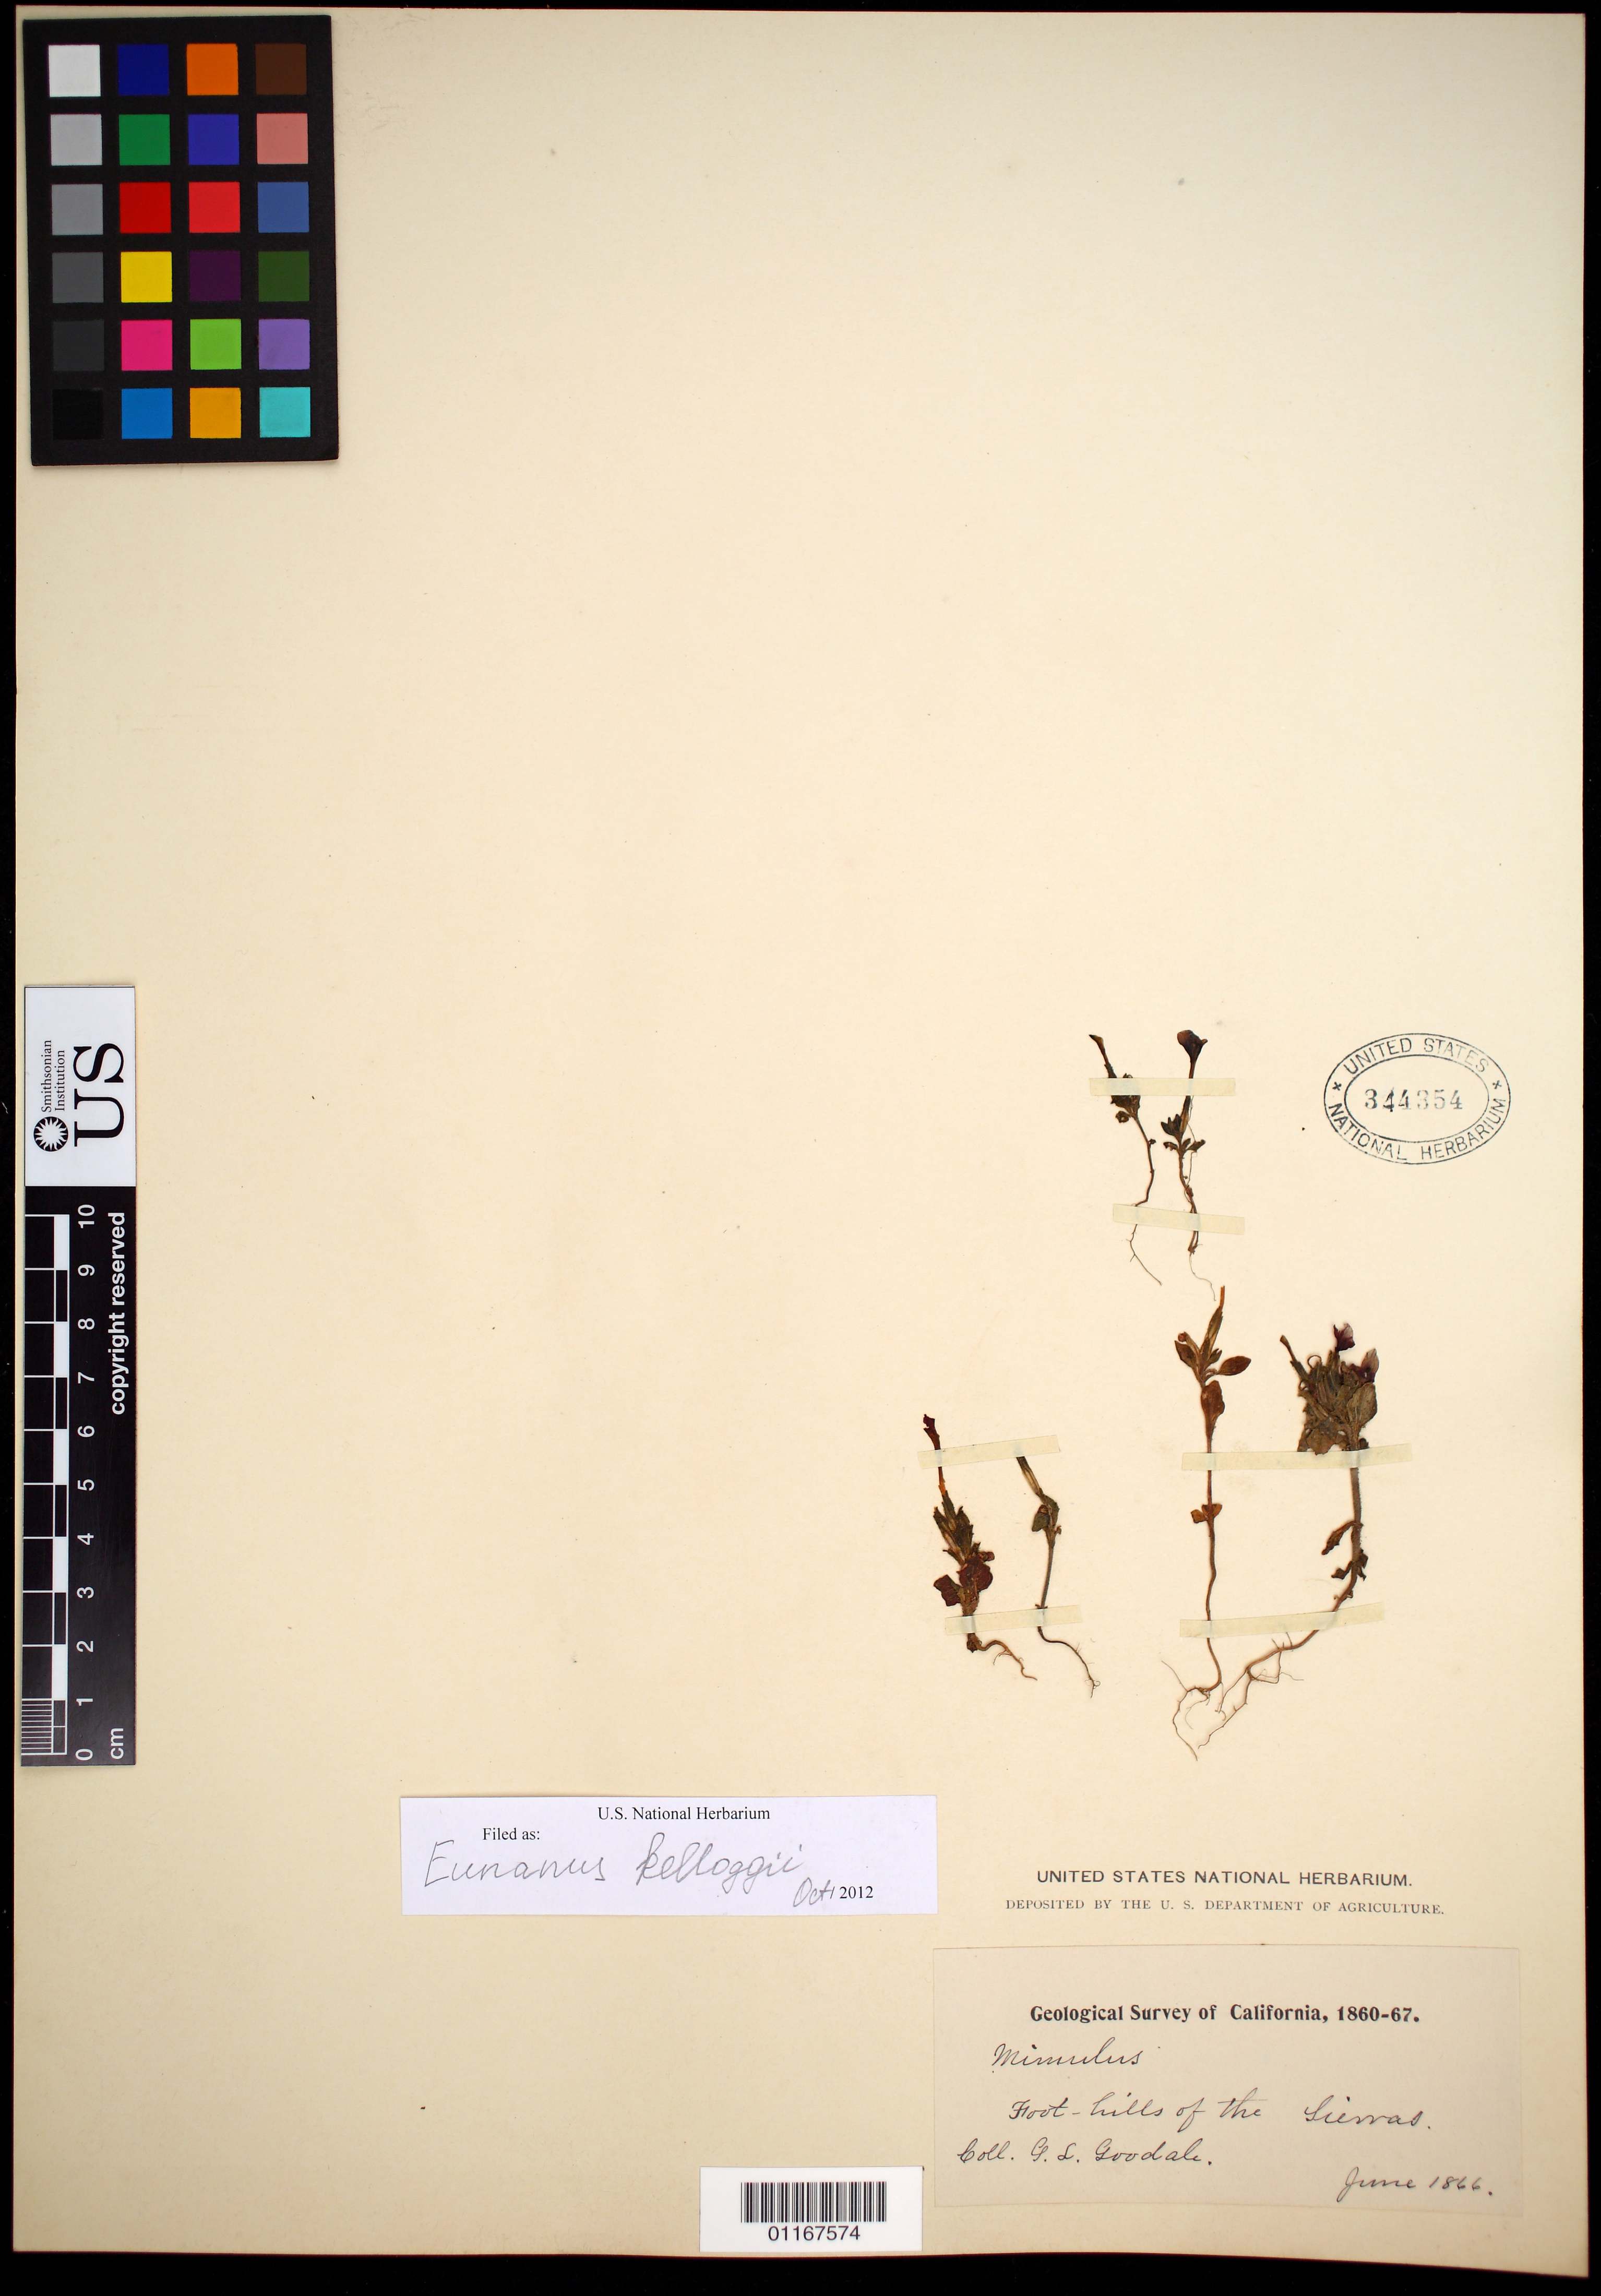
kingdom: Plantae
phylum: Tracheophyta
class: Magnoliopsida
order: Lamiales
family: Phrymaceae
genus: Eunanus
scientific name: Eunanus kelloggii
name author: Curran ex Greene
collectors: G. L. Goodale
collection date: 1866-06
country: United States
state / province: California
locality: Foot hills of the Sierras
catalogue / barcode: US 344354